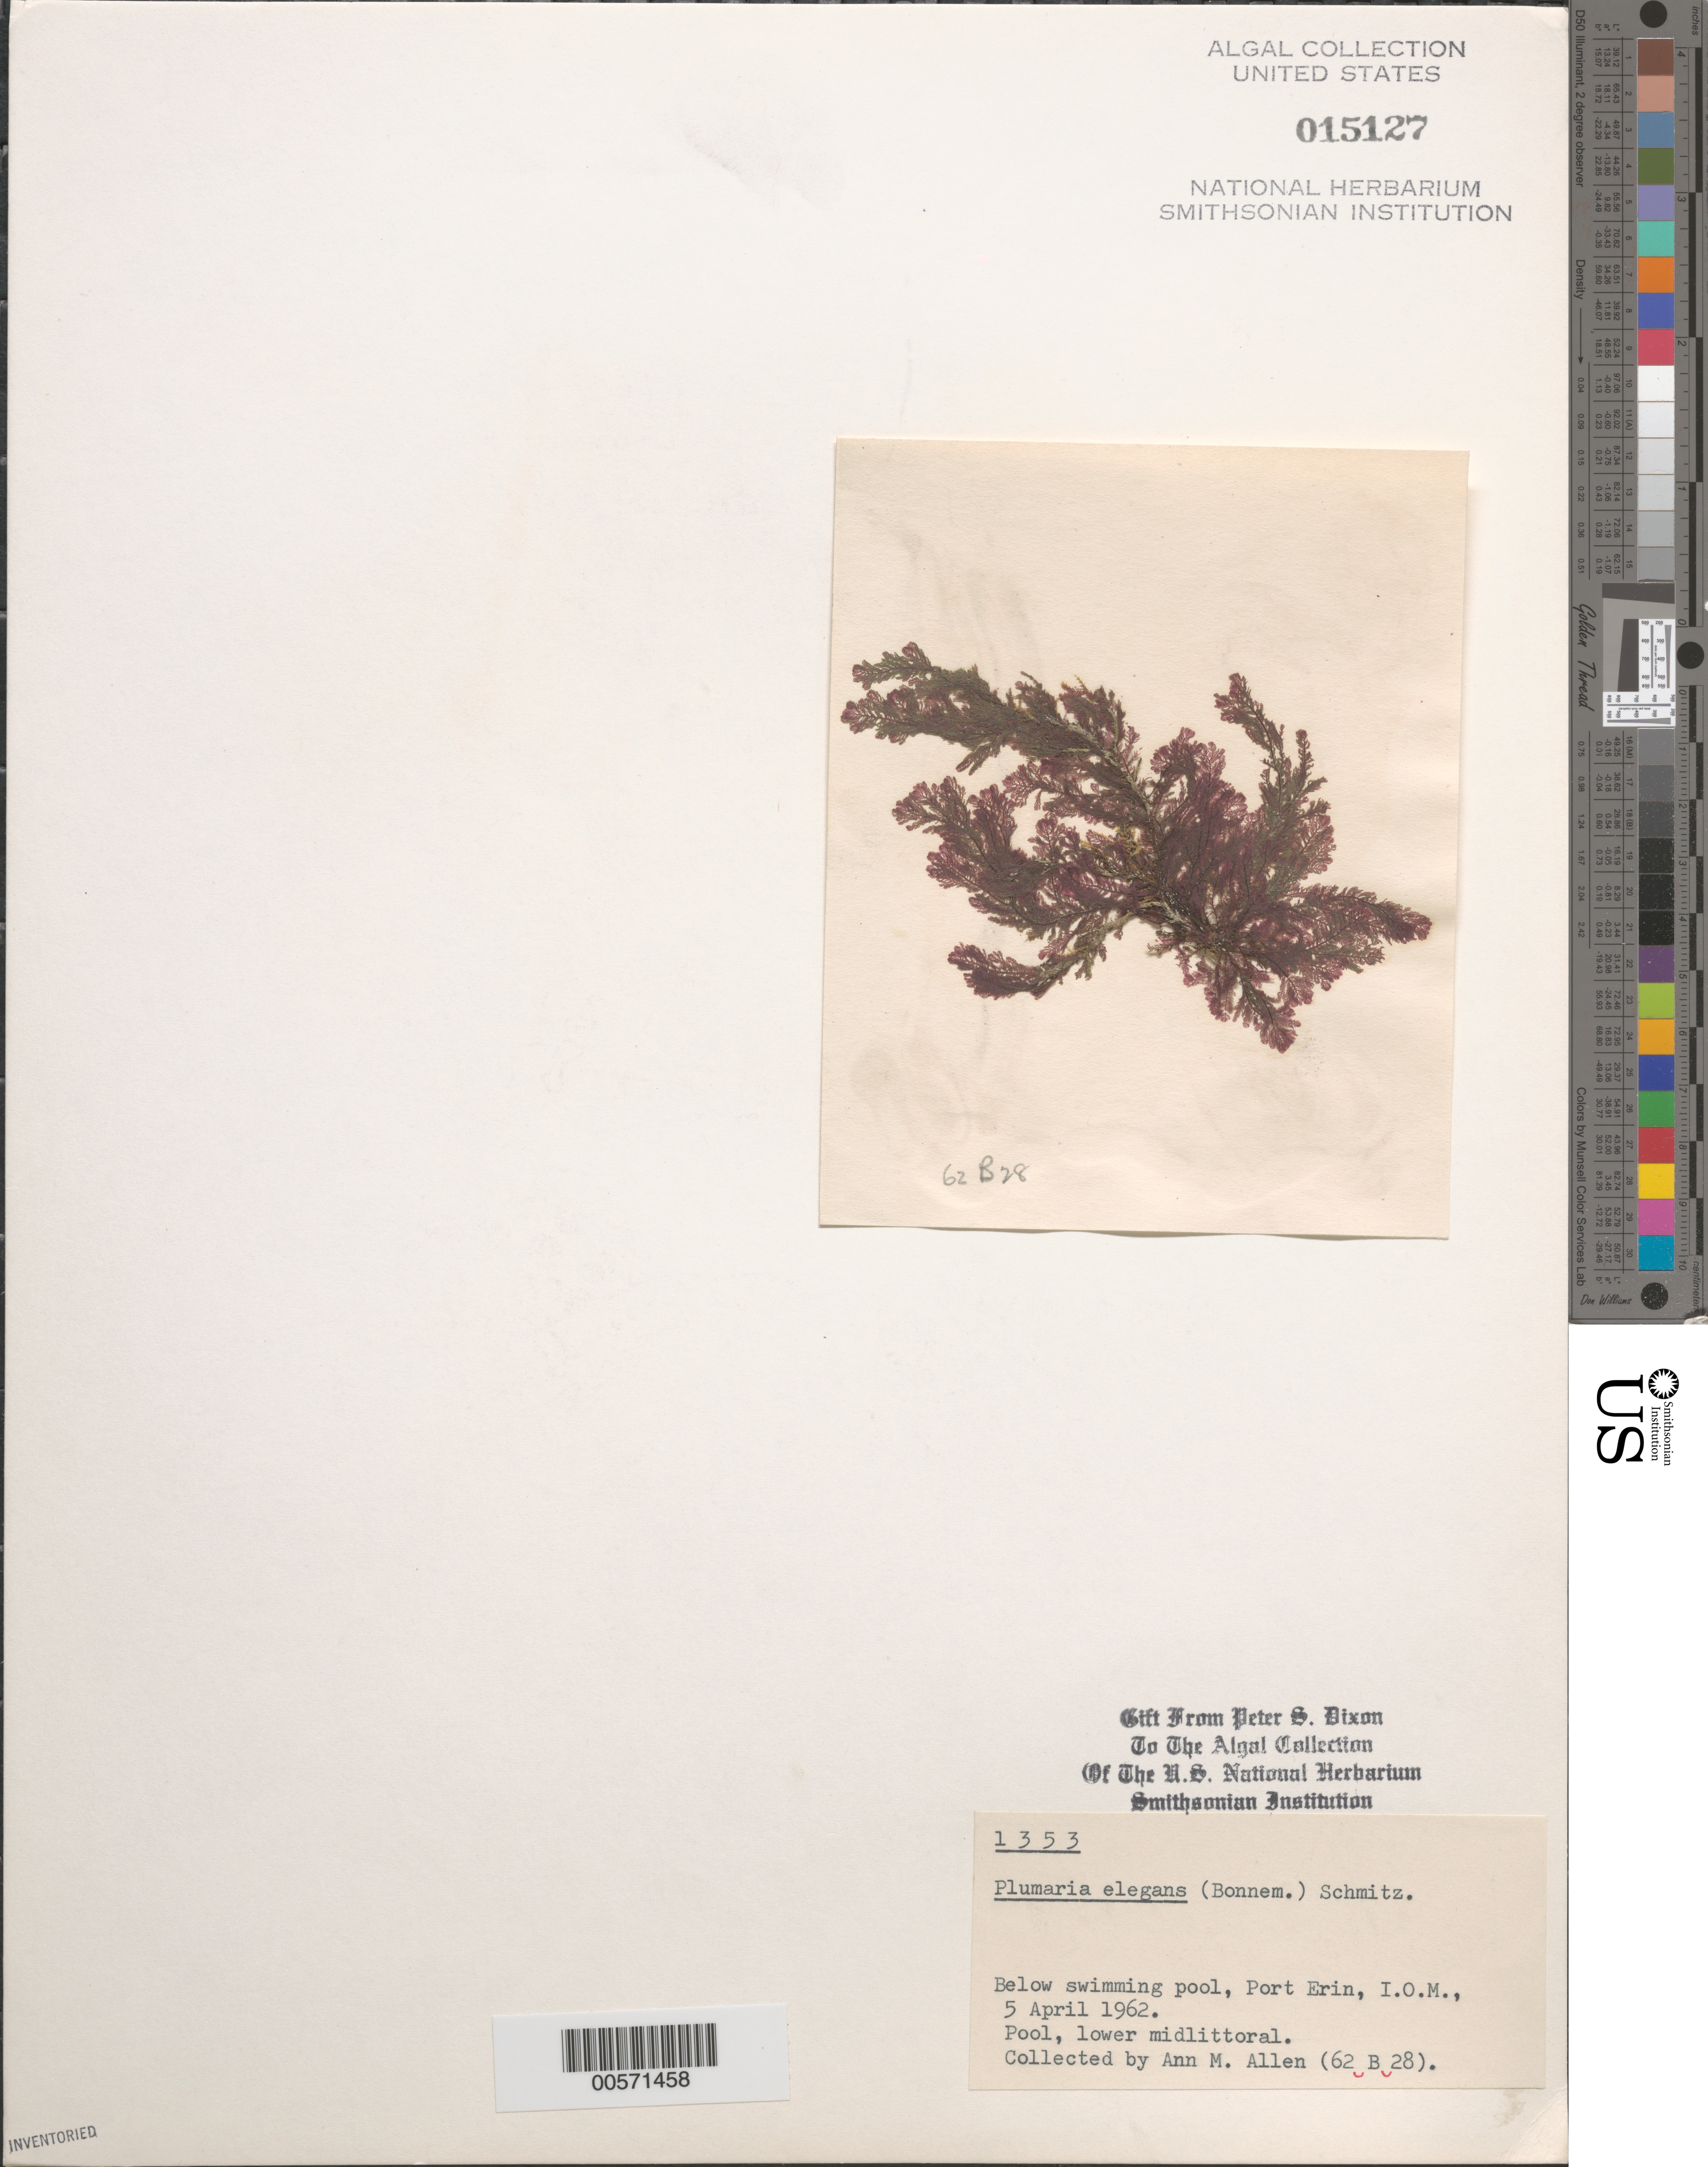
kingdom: Plantae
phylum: Rhodophyta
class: Florideophyceae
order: Ceramiales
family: Wrangeliaceae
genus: Plumaria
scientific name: Plumaria plumosa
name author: (Hudson) Kuntze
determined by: Algae name updating Project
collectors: M. A. Allen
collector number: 62B28 & PSD 1353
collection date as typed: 05 Apr 1962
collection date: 1962-04-05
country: United Kingdom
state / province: England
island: Isle of Man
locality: Port Erin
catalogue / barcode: US 15127